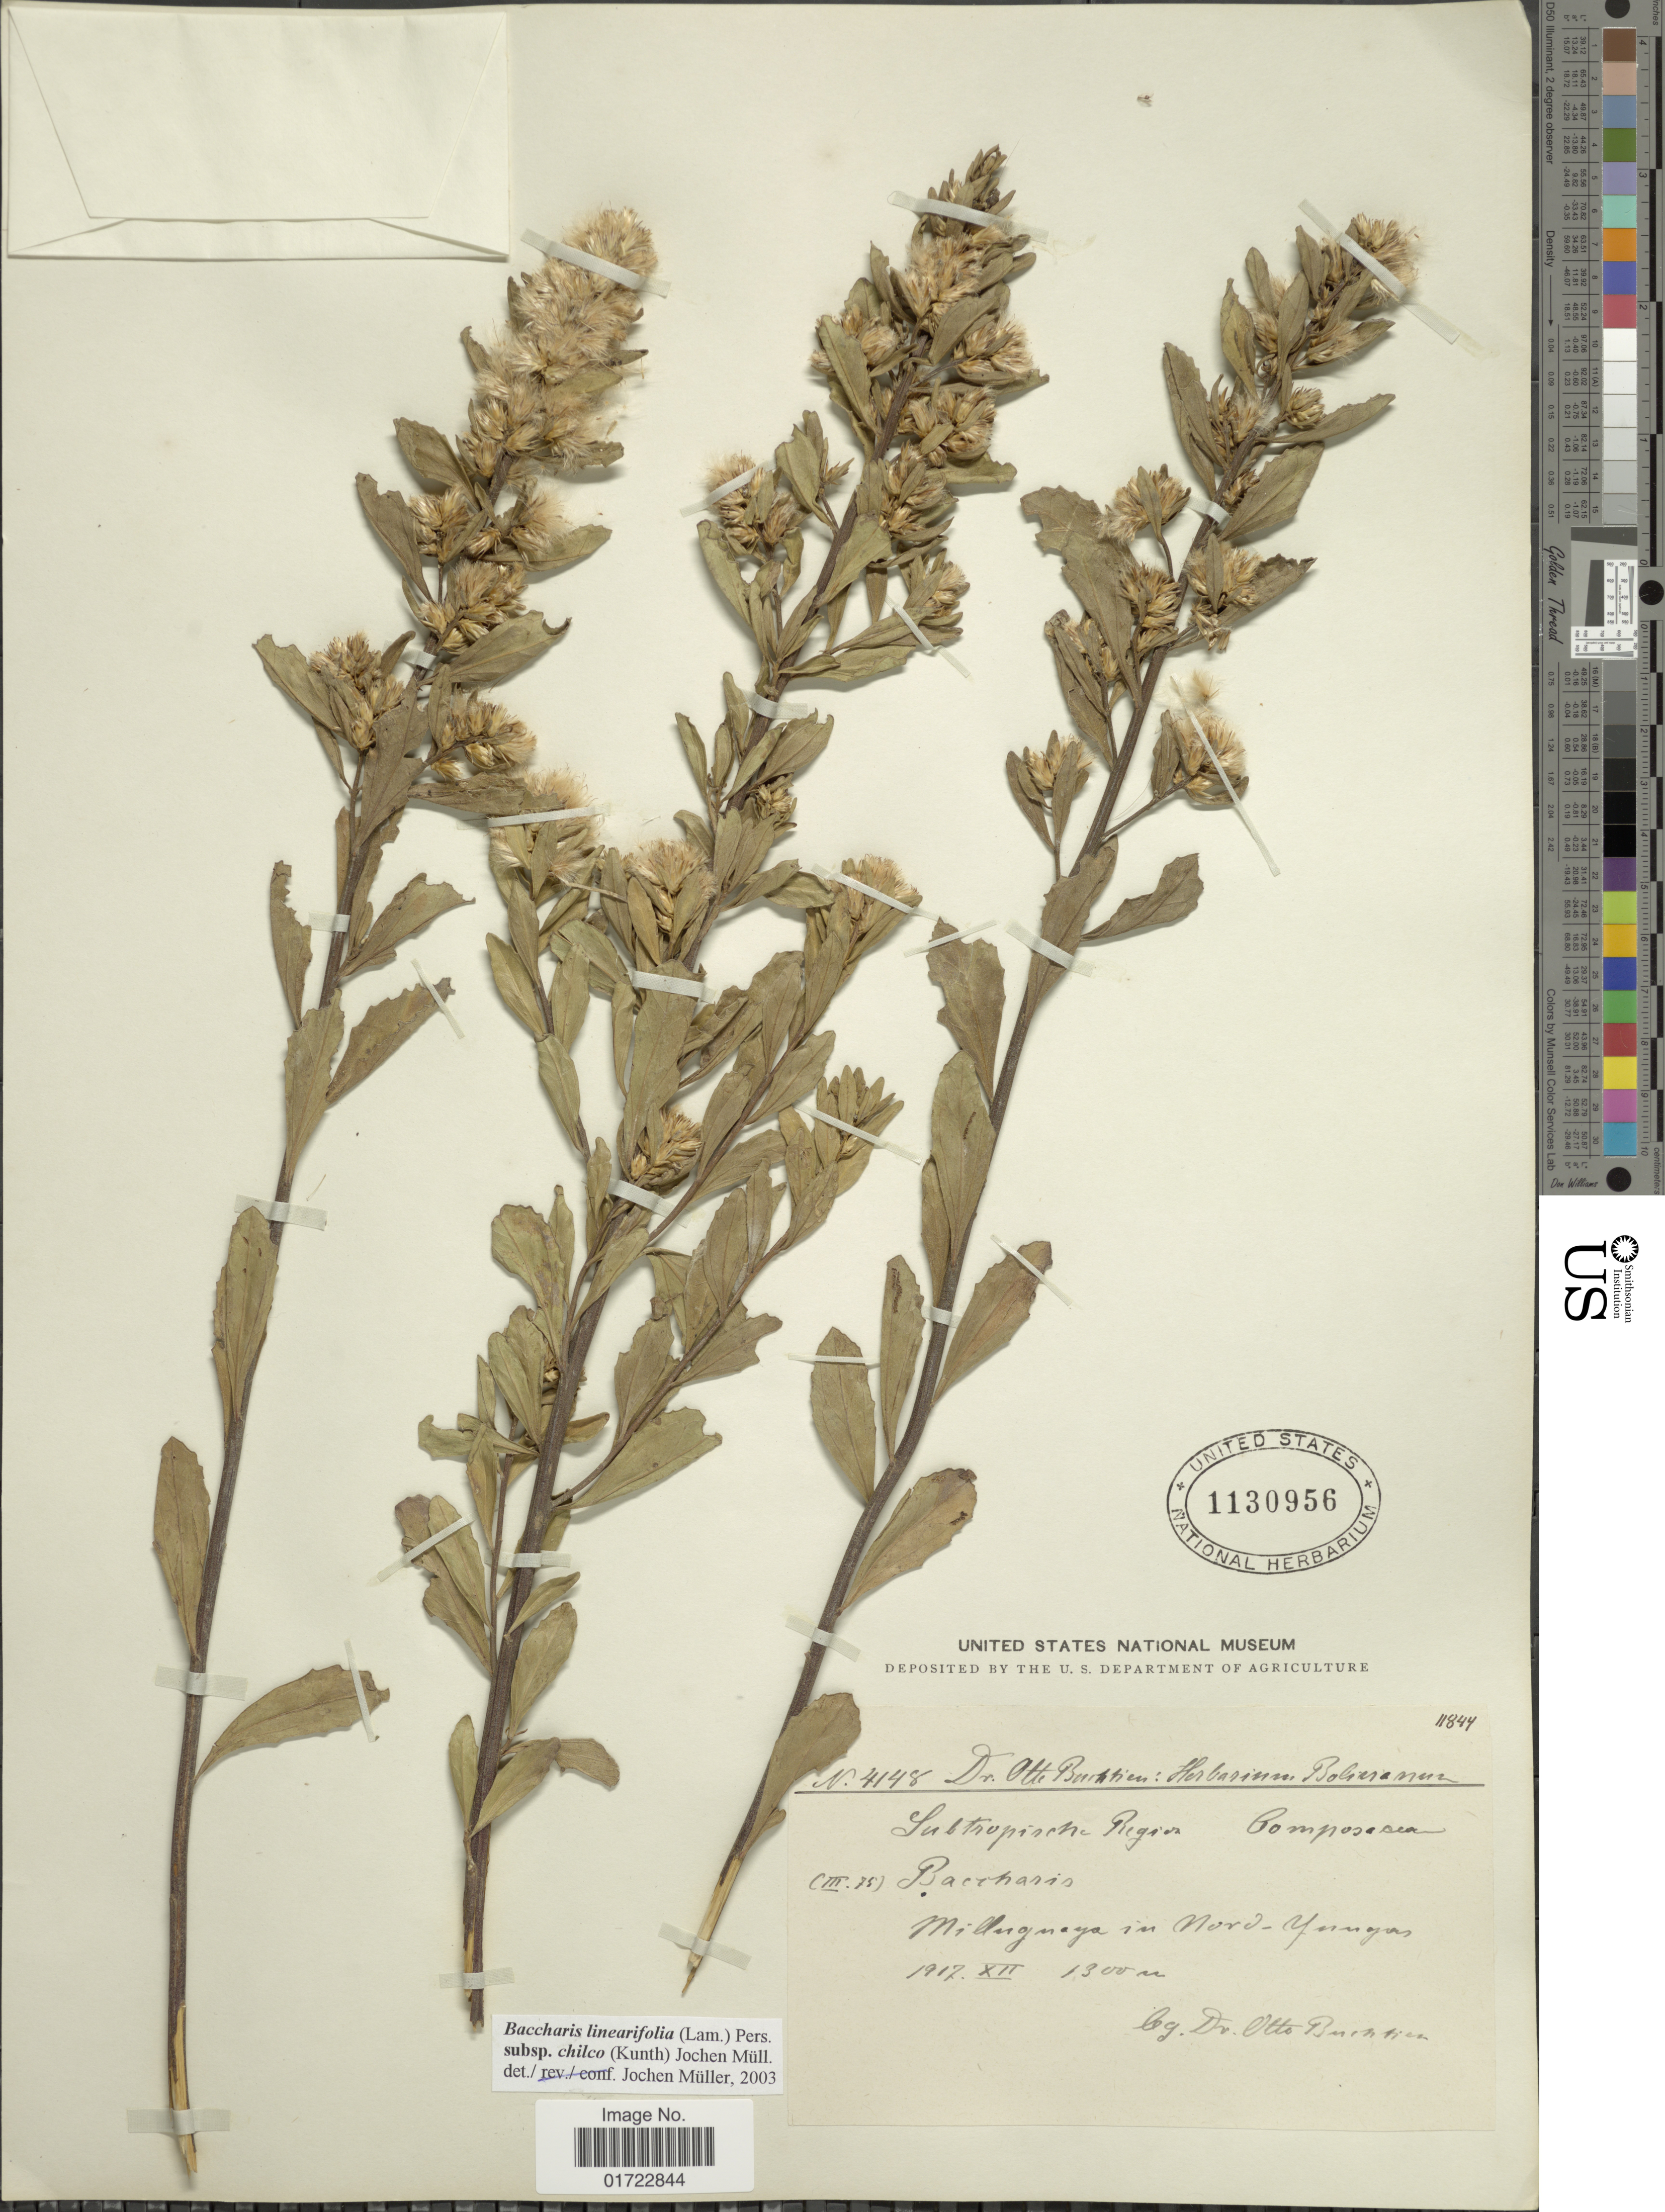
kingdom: Plantae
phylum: Tracheophyta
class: Magnoliopsida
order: Asterales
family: Asteraceae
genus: Baccharis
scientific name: Baccharis linearifolia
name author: (Lam.) Pers.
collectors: O. Buchtien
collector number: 4148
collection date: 1917-12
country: Bolivia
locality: Subtropische Region. Milluguaya in Nord-Yungas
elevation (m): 1300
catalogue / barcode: US 1130956